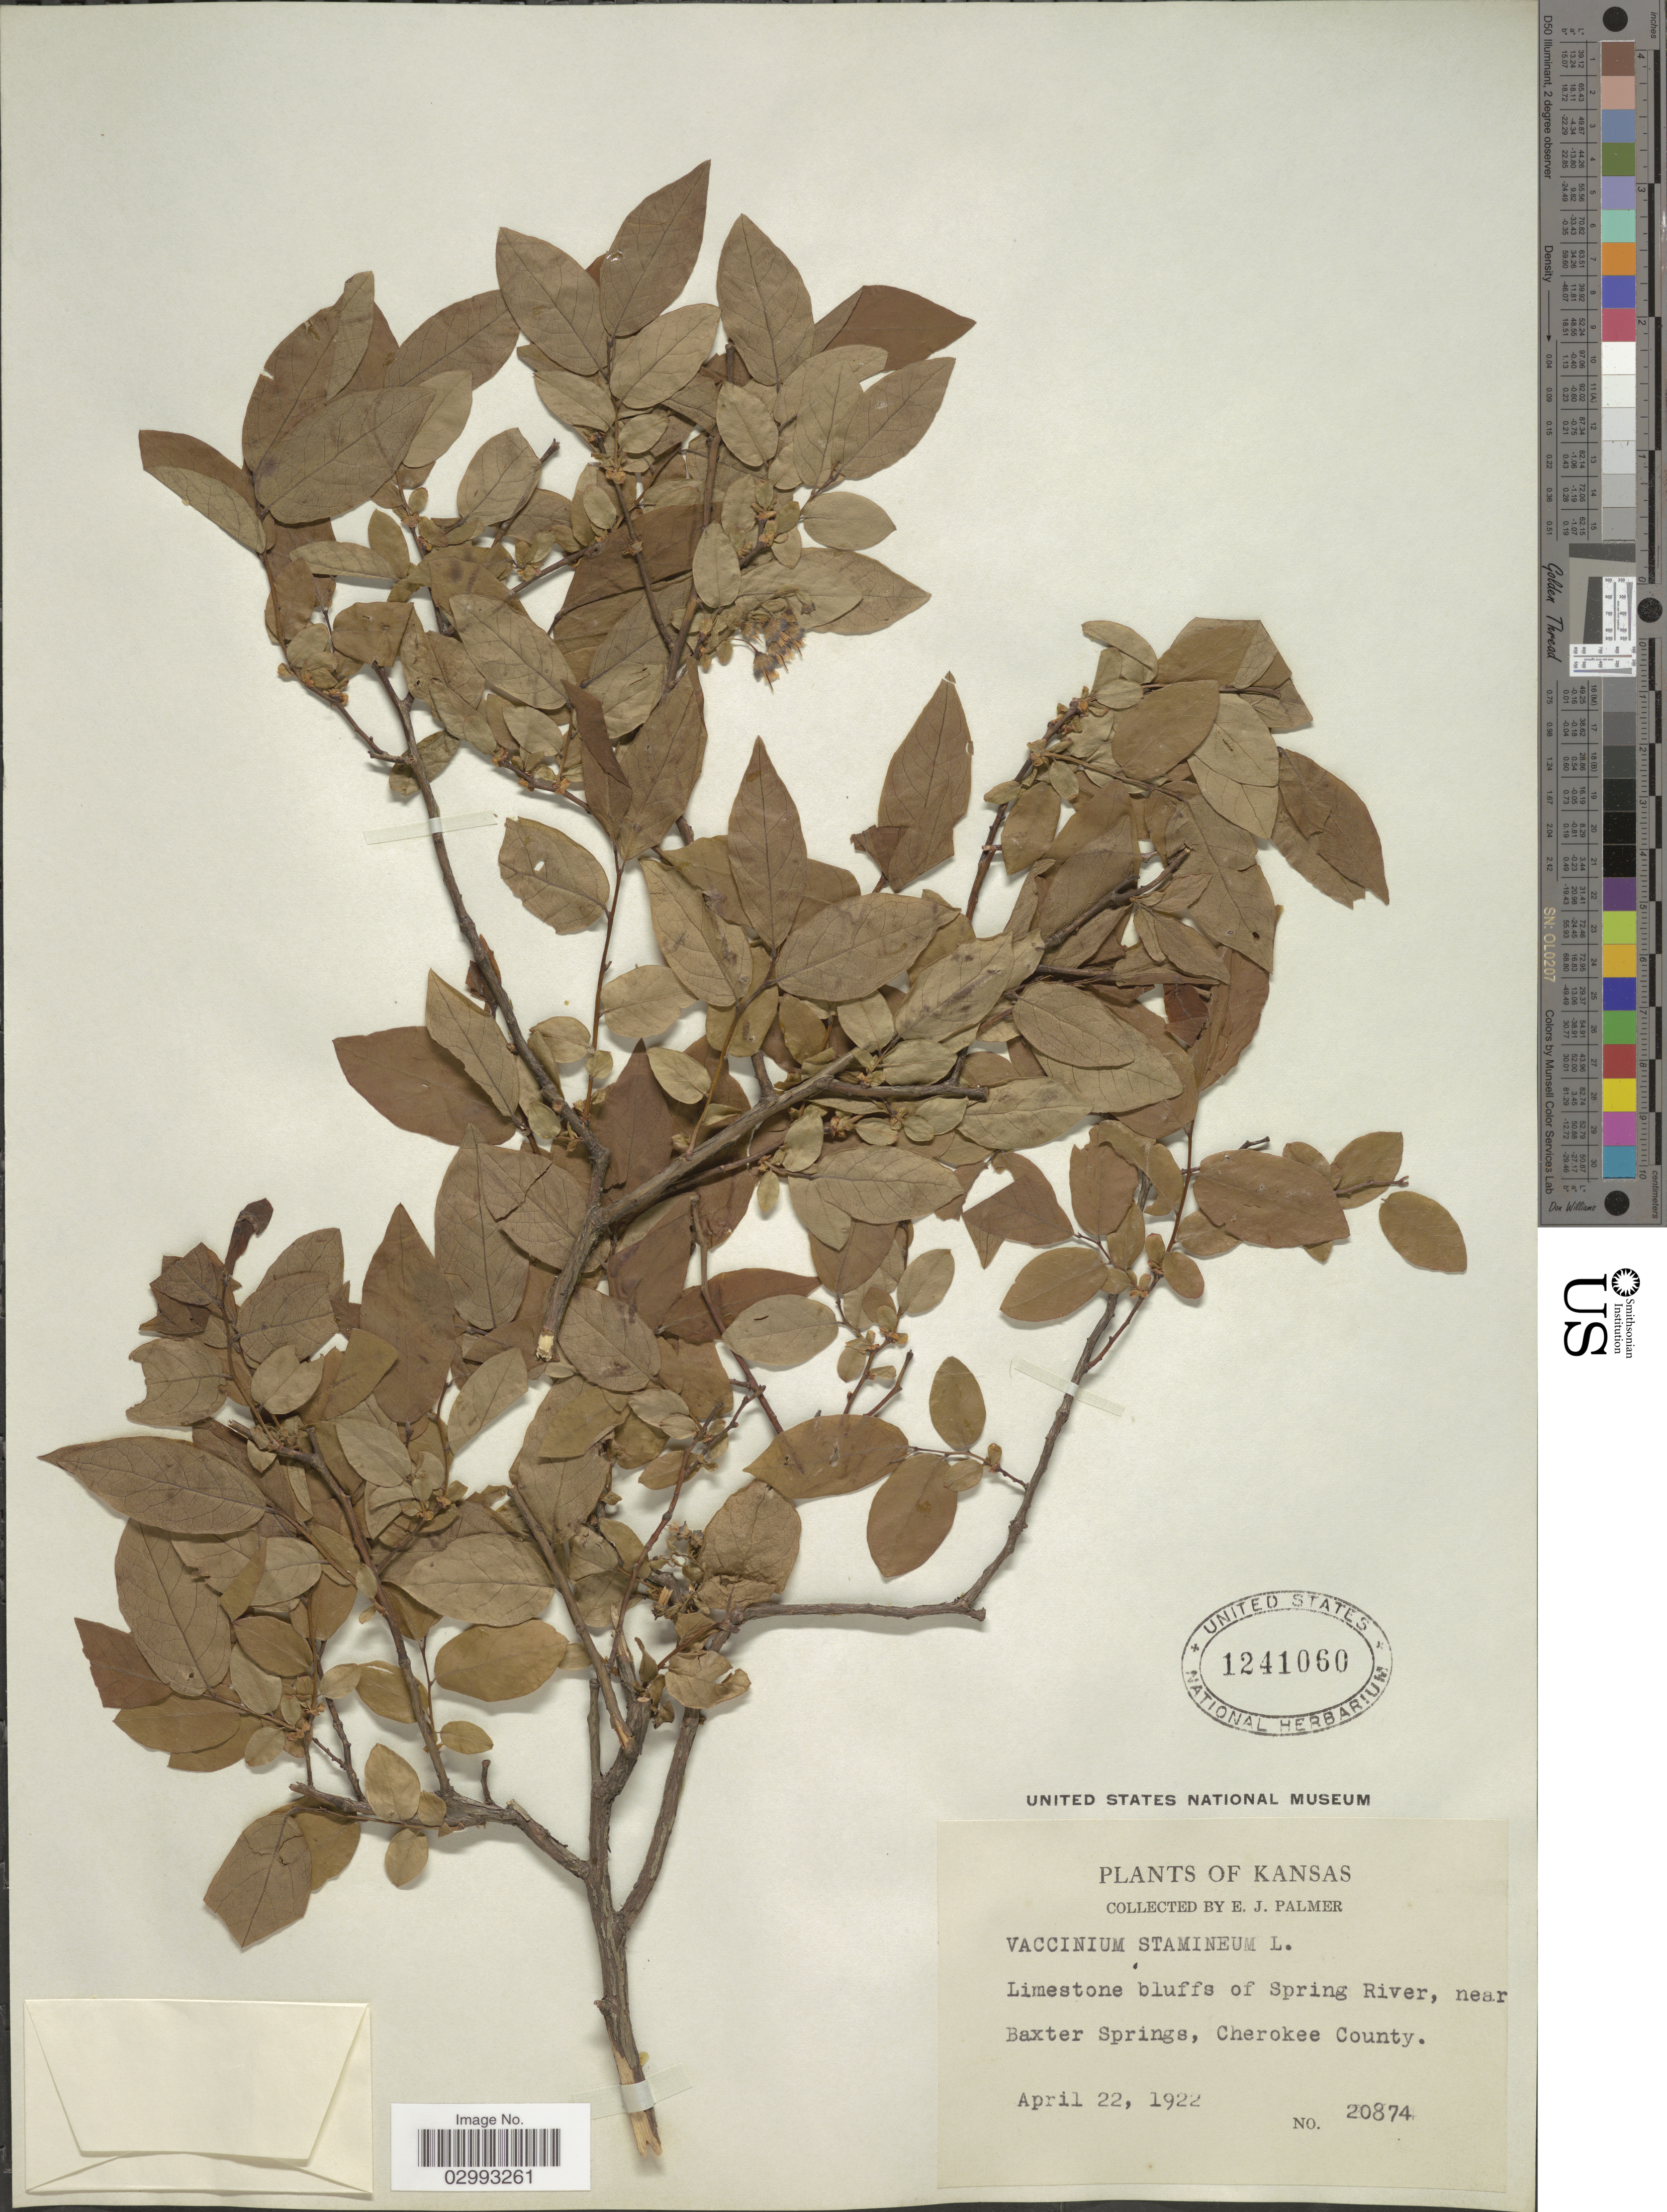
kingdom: Plantae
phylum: Tracheophyta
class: Magnoliopsida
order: Ericales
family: Ericaceae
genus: Polycodium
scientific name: Polycodium stamineum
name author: (L.) Greene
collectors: E. J. Palmer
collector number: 20874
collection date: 1922-04-22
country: United States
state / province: Kansas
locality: Limestone bluffs of Spring River, near Baxter Springs, Cherokee County.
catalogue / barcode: US 1241060